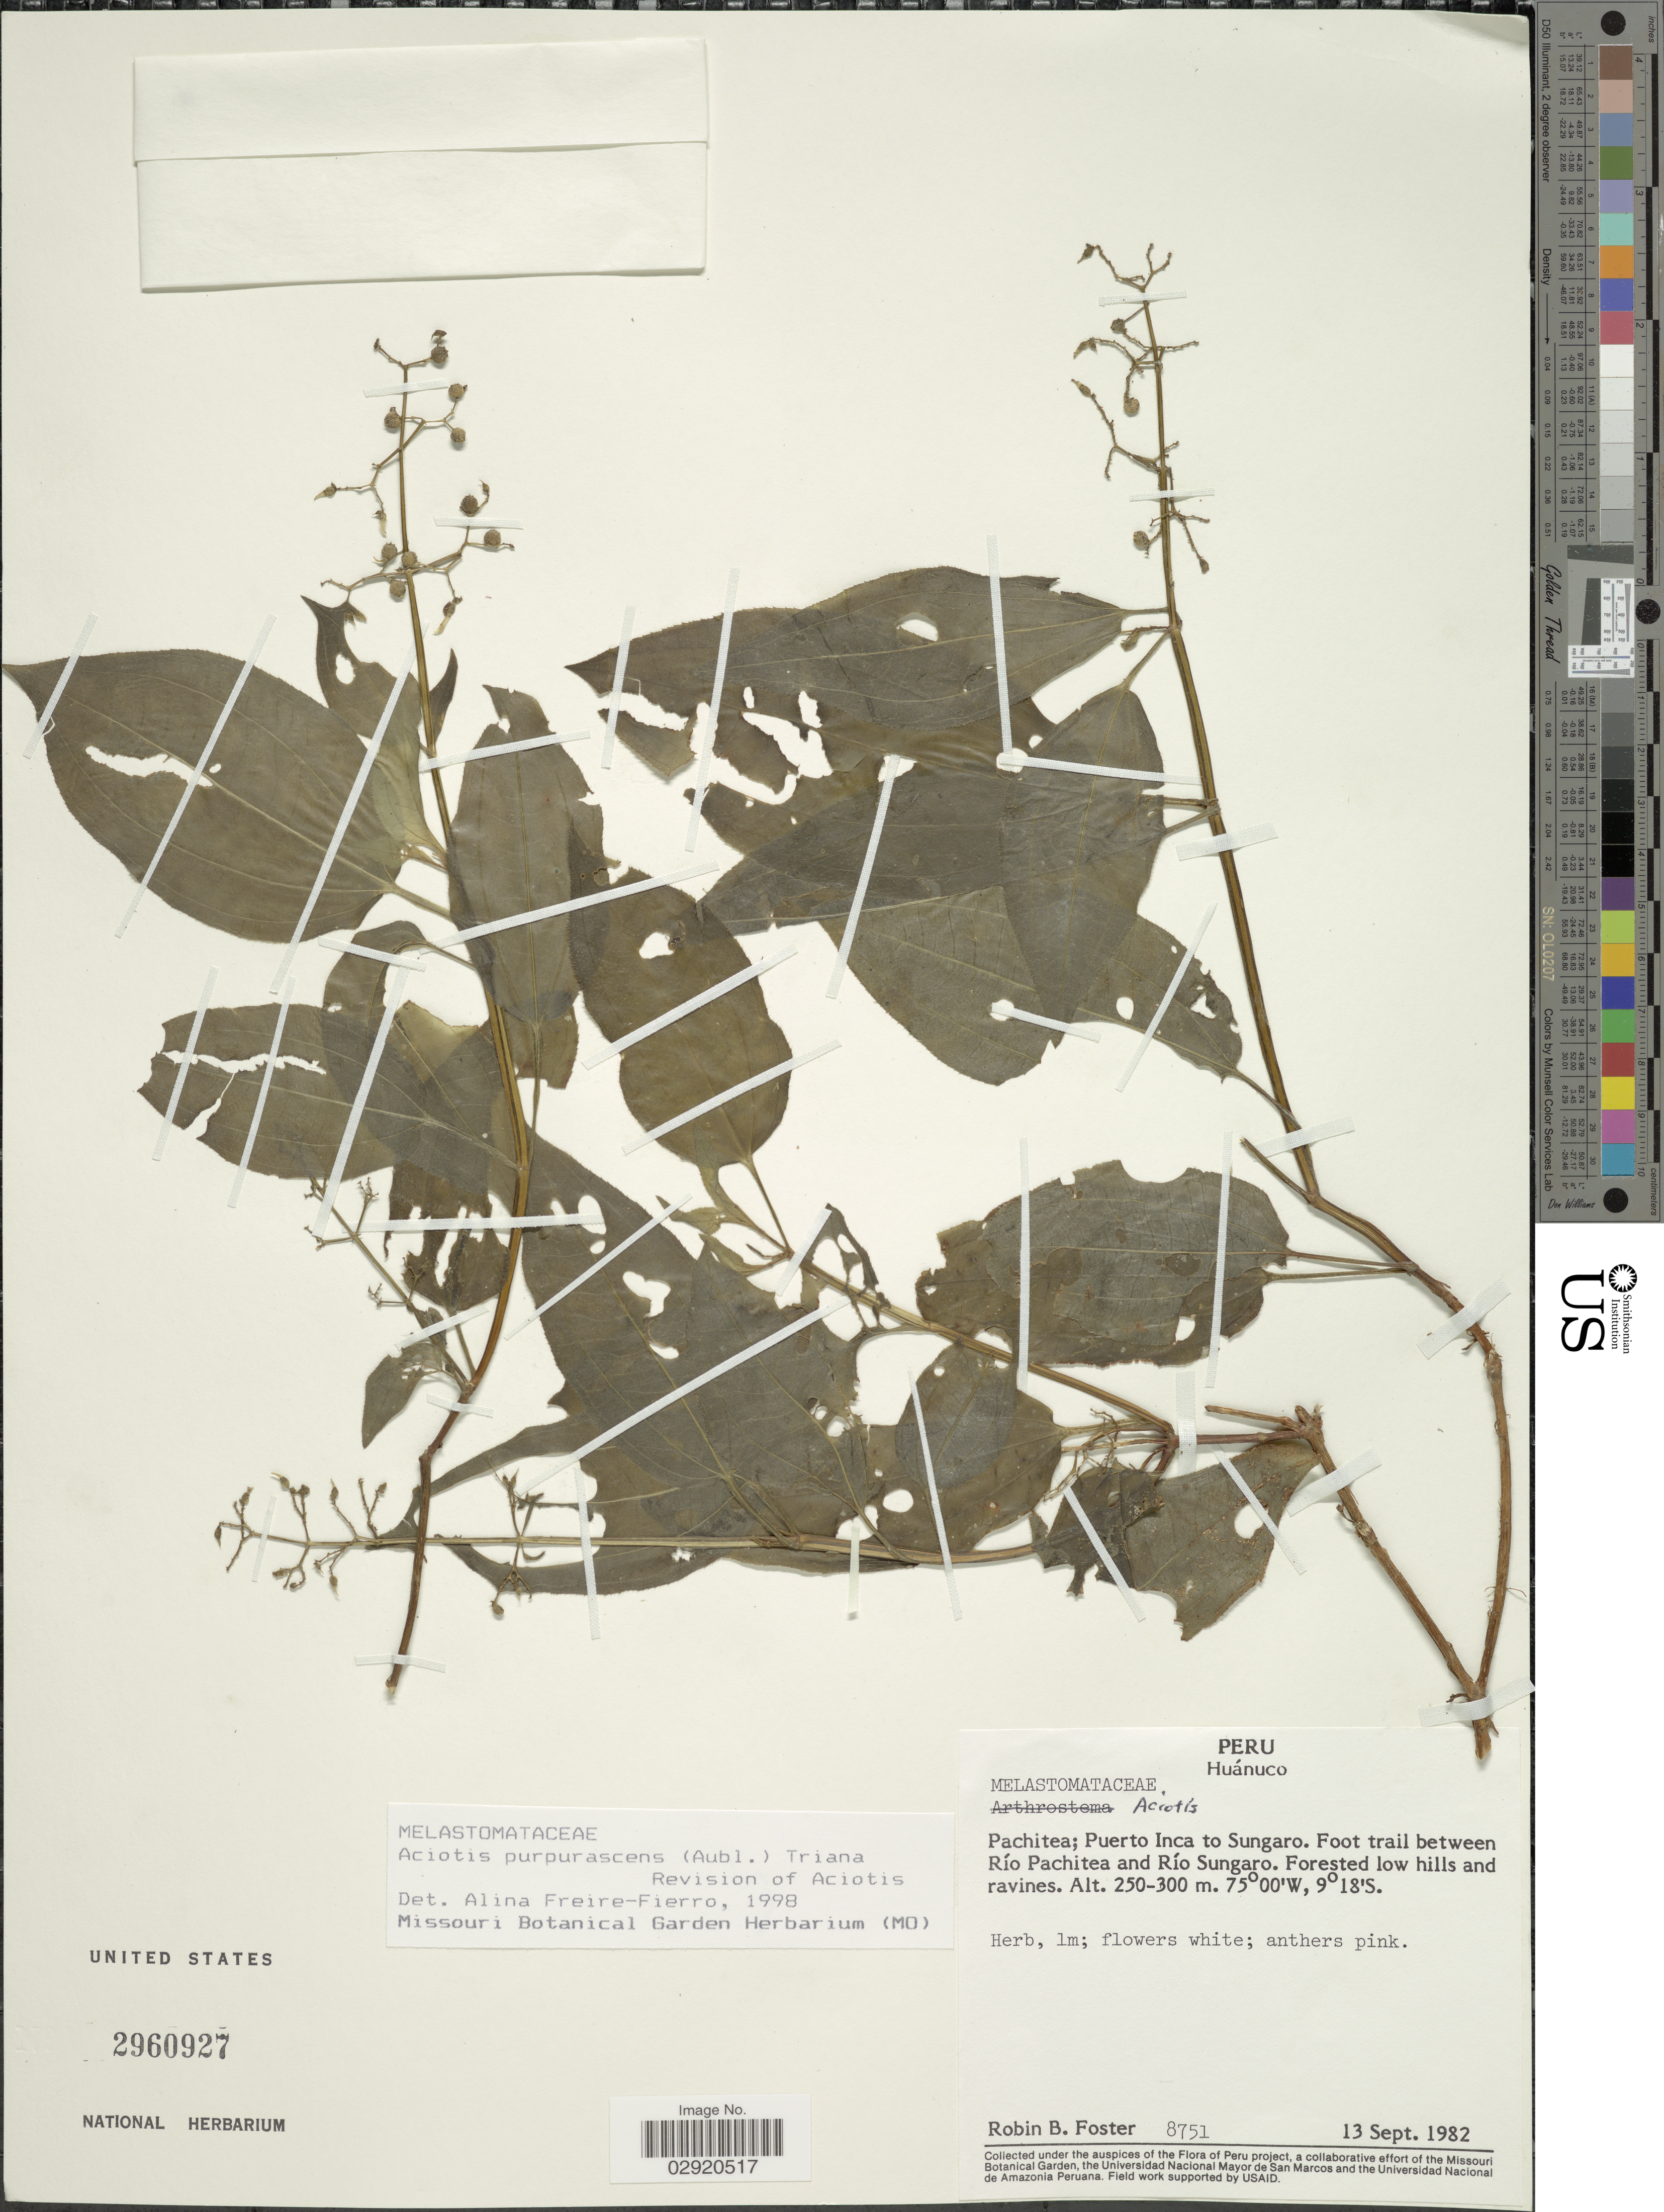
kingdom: Plantae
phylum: Tracheophyta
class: Magnoliopsida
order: Myrtales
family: Melastomataceae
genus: Aciotis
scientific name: Aciotis purpurascens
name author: (Aubl.) Triana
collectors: R. B. Foster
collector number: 8751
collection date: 1982-09-13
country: Peru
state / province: Huánuco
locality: Pachitea; Puerto Inca to Sungaro. Foot trail between Río Pachitea and Río Sungaro.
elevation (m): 250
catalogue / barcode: US 2960927